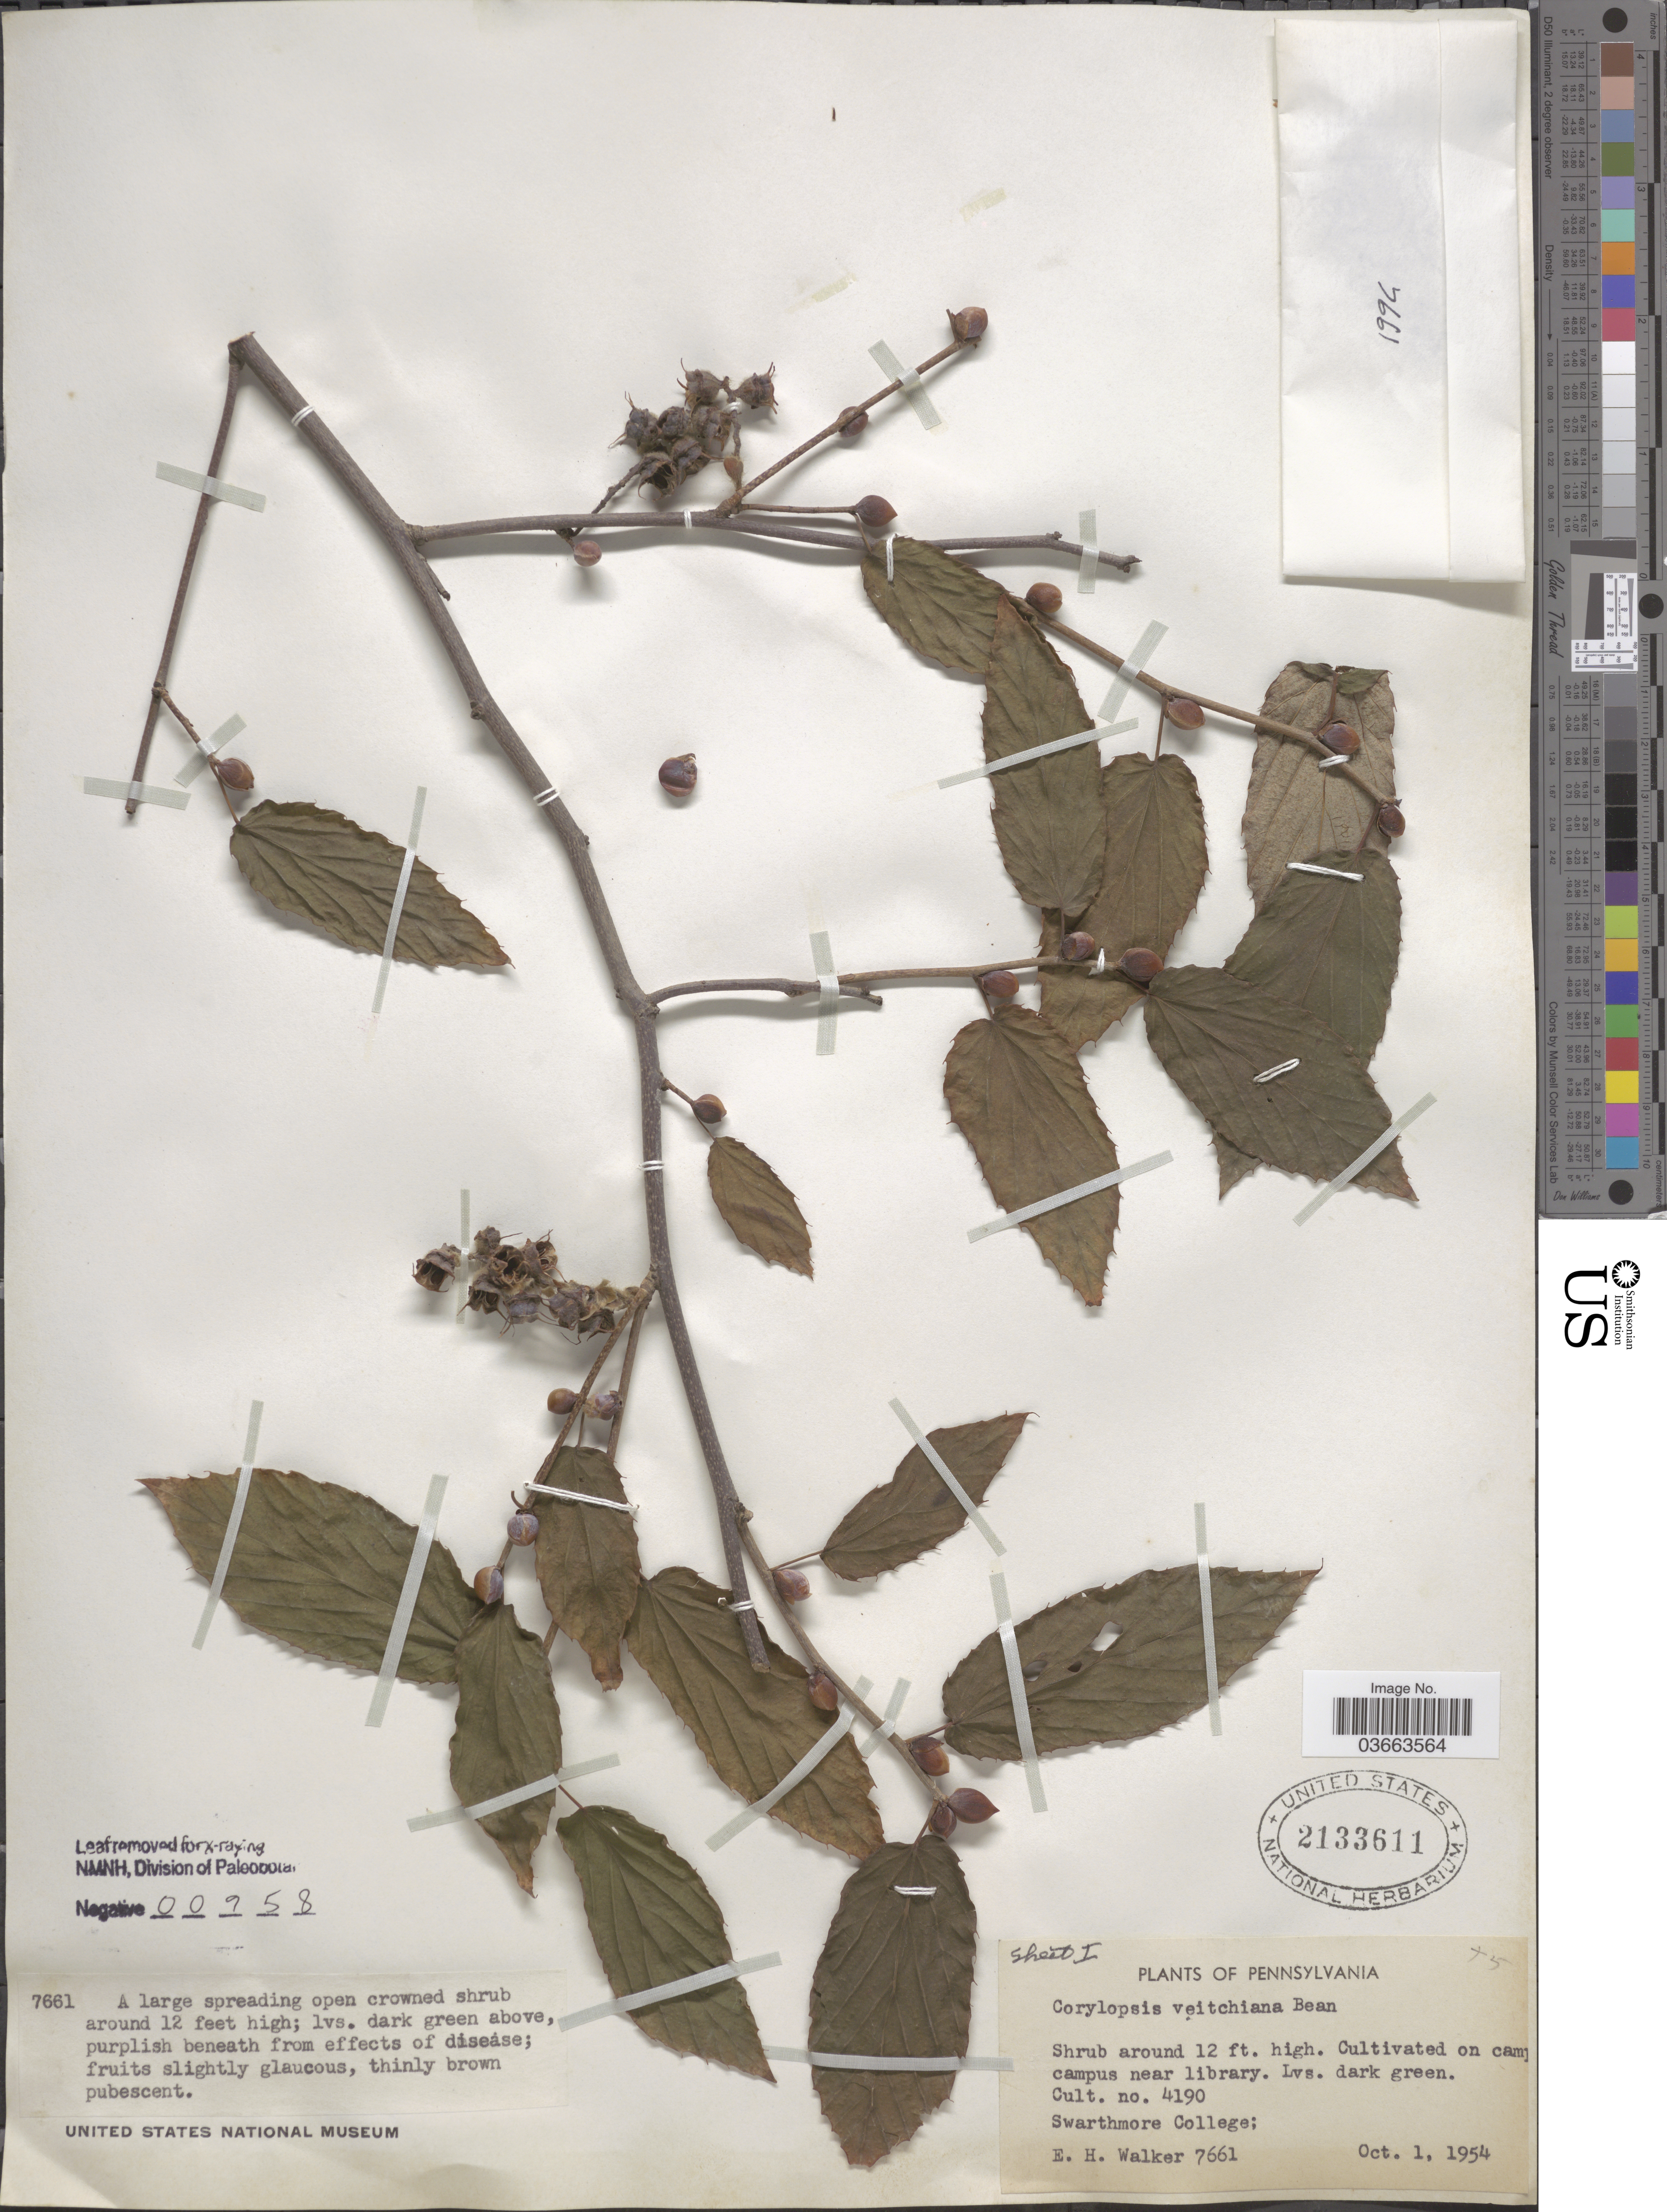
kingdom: Plantae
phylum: Tracheophyta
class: Magnoliopsida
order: Saxifragales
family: Hamamelidaceae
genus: Corylopsis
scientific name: Corylopsis veitchiana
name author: Bean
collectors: E. H. Walker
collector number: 7661?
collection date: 1954-10-01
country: United States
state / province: Pennsylvania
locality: On campus near library. Swarthmore; Swarthmore College.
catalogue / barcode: US 2133611